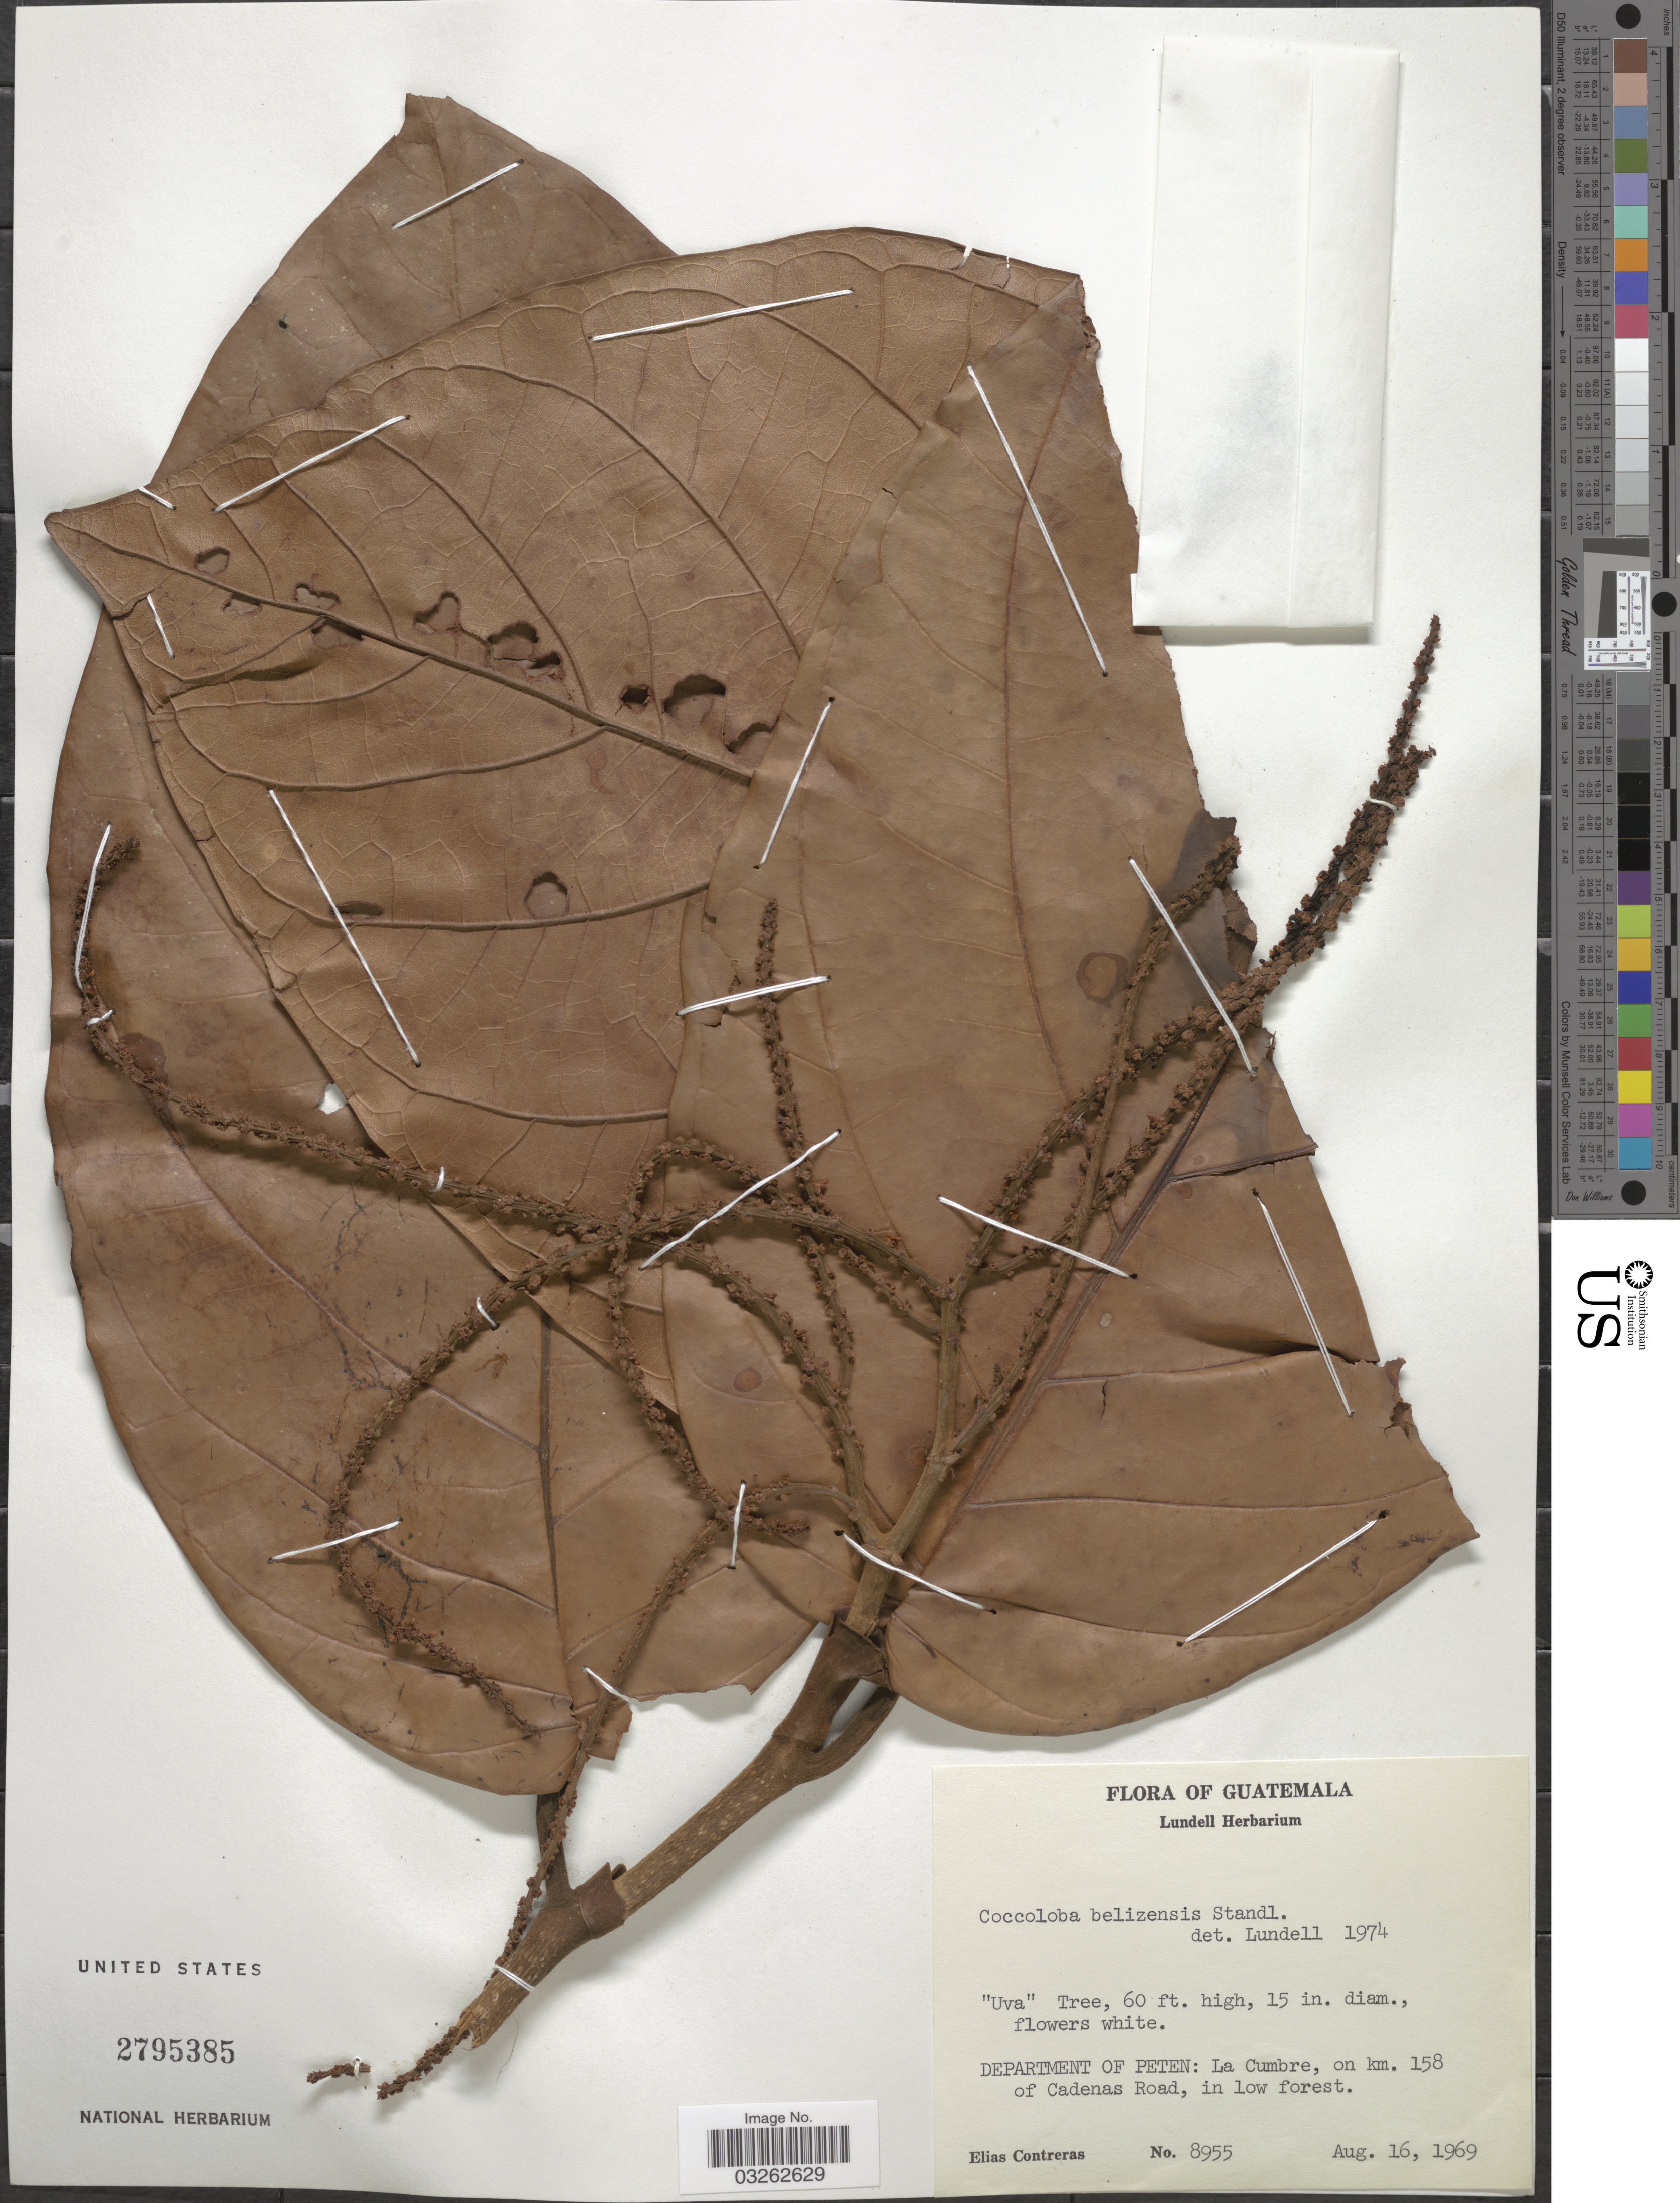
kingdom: Plantae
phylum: Tracheophyta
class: Magnoliopsida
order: Caryophyllales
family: Polygonaceae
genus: Coccoloba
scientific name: Coccoloba belizensis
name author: Standl.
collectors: E. Contreras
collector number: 8955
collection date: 1969-08-16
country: Guatemala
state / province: El Petén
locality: Department of Peten: La Cumbre, on km. 158 of Cadenas Road, in low forest.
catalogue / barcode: US 2795385